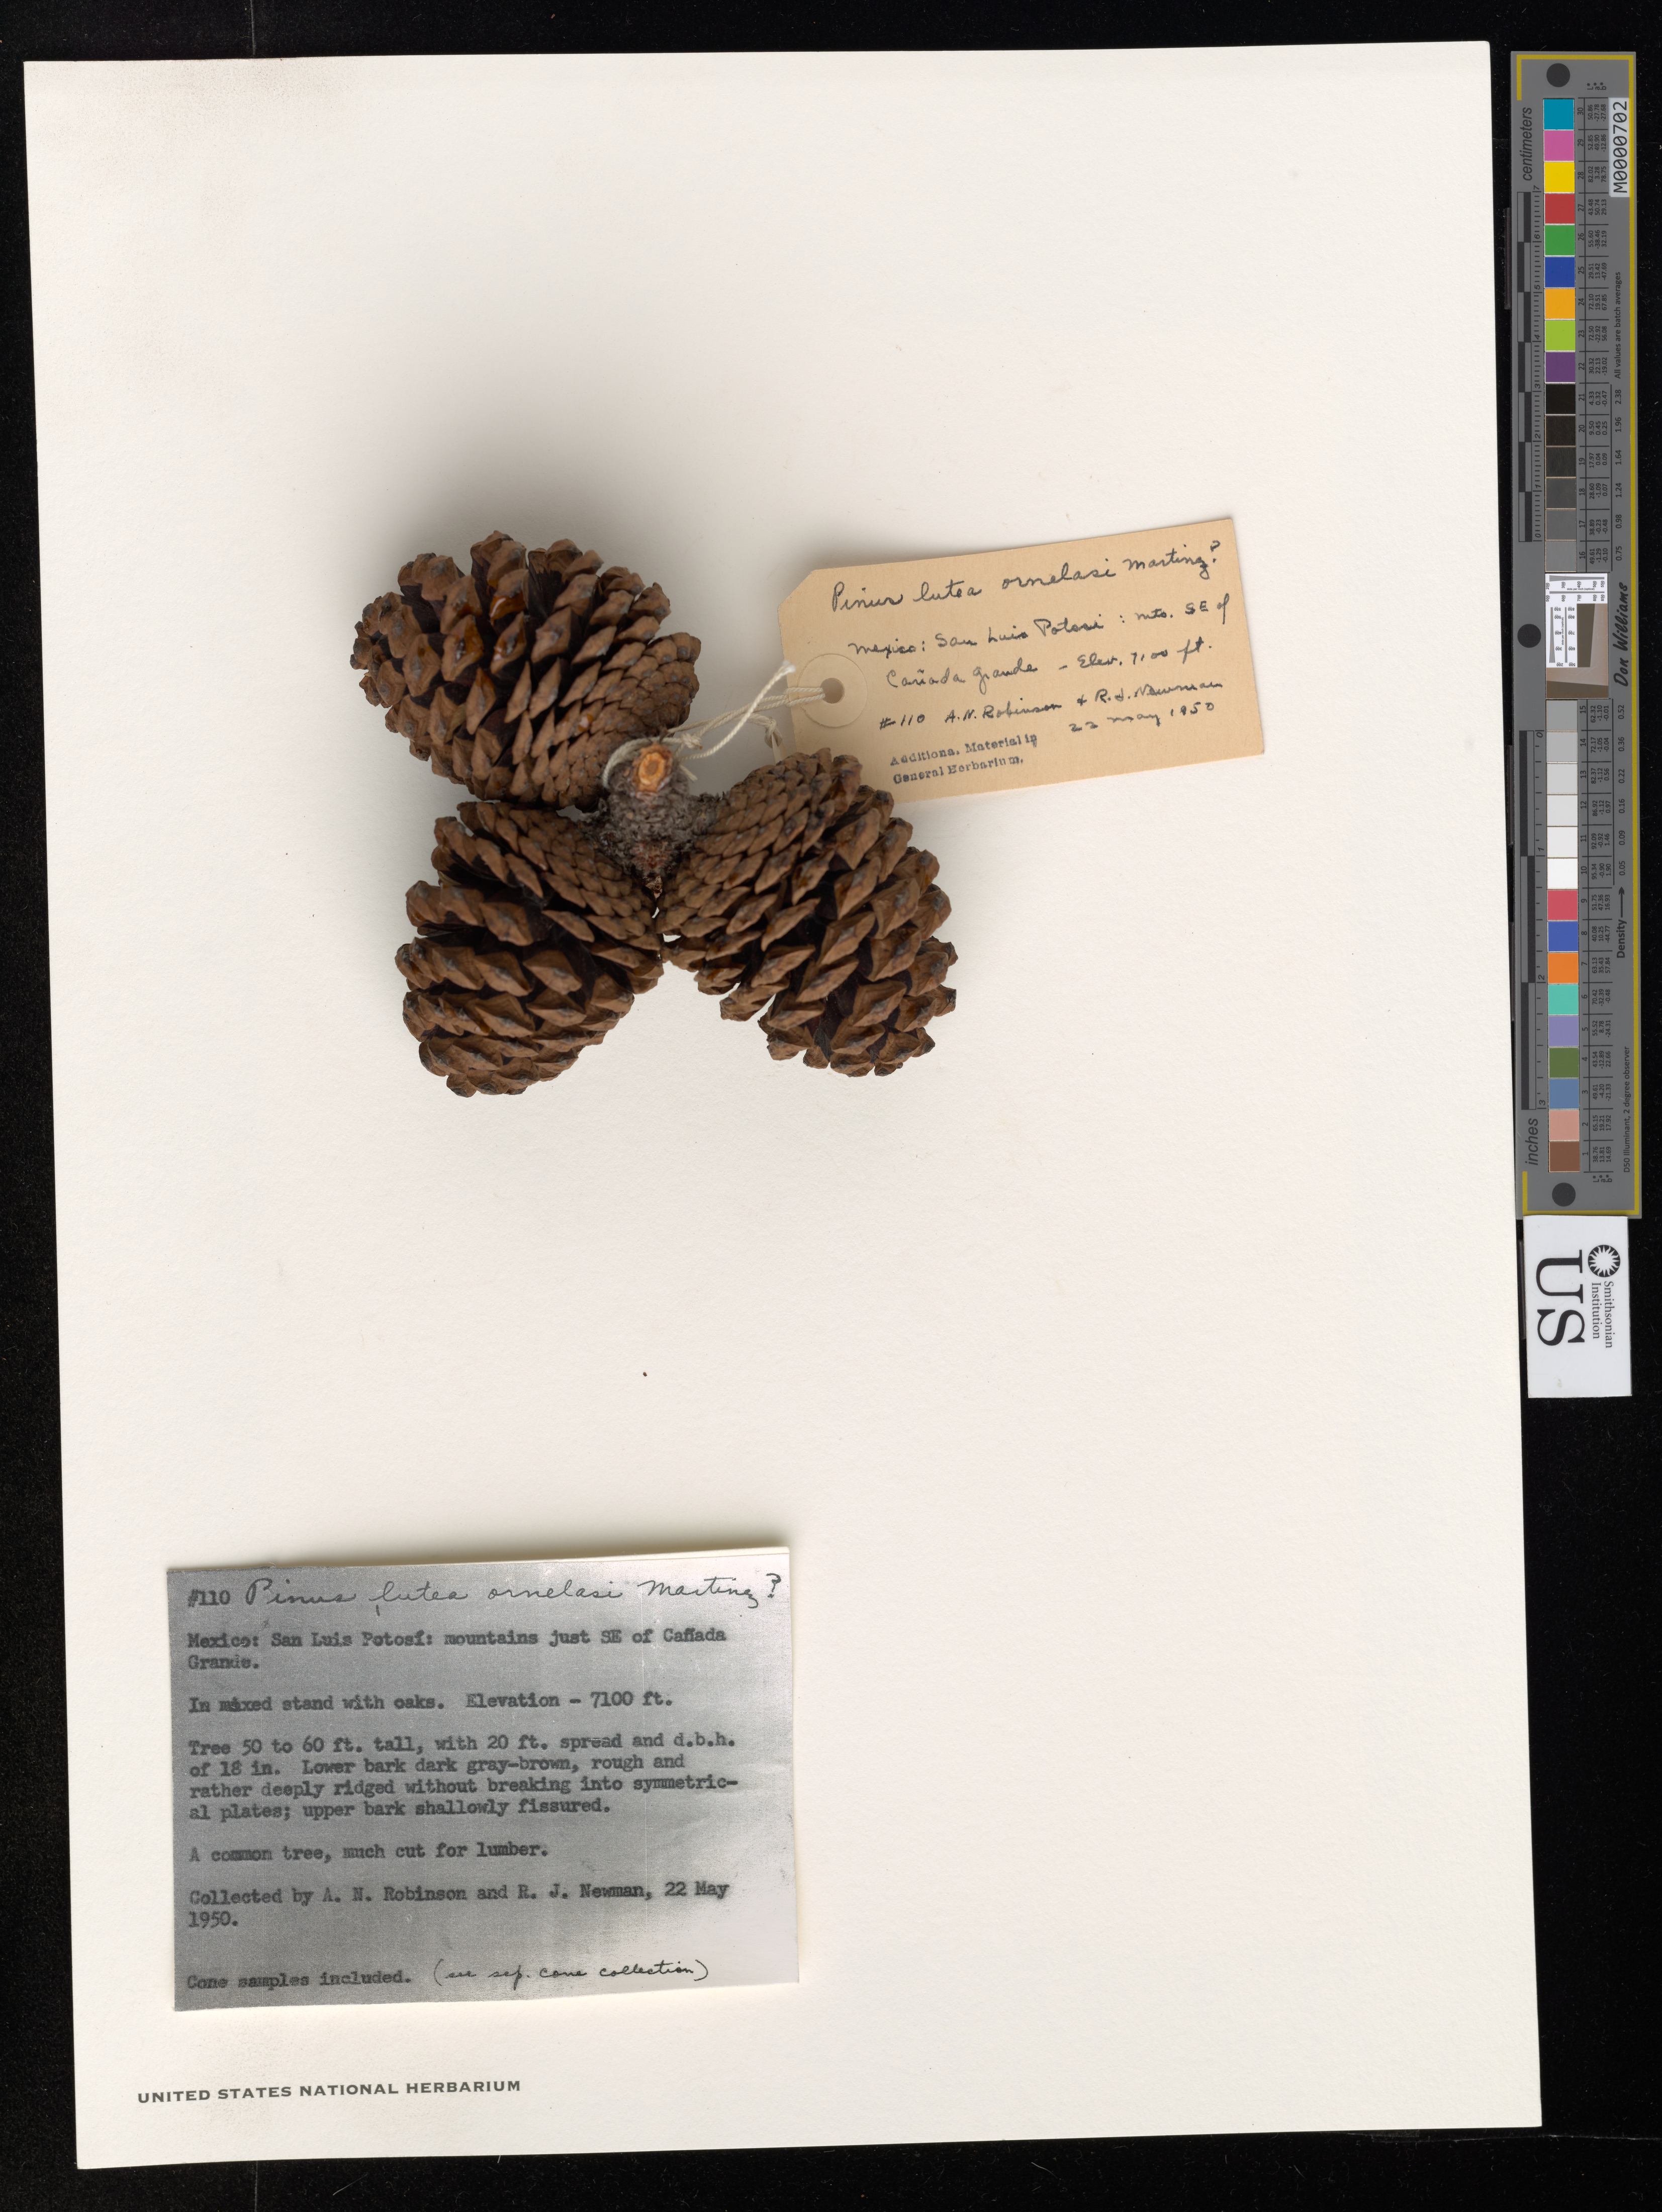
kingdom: Plantae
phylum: Tracheophyta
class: Pinopsida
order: Pinales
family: Pinaceae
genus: Pinus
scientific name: Pinus cooperi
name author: C.E. Blanco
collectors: A. N. Robinson & R. J. Newman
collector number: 110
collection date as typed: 22 May 1950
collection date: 1950-05-22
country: Mexico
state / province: San Luis Potosí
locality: Mountains just SE of Cañada Grande.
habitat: Mountains. In mixed stand with oaks.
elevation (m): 2164